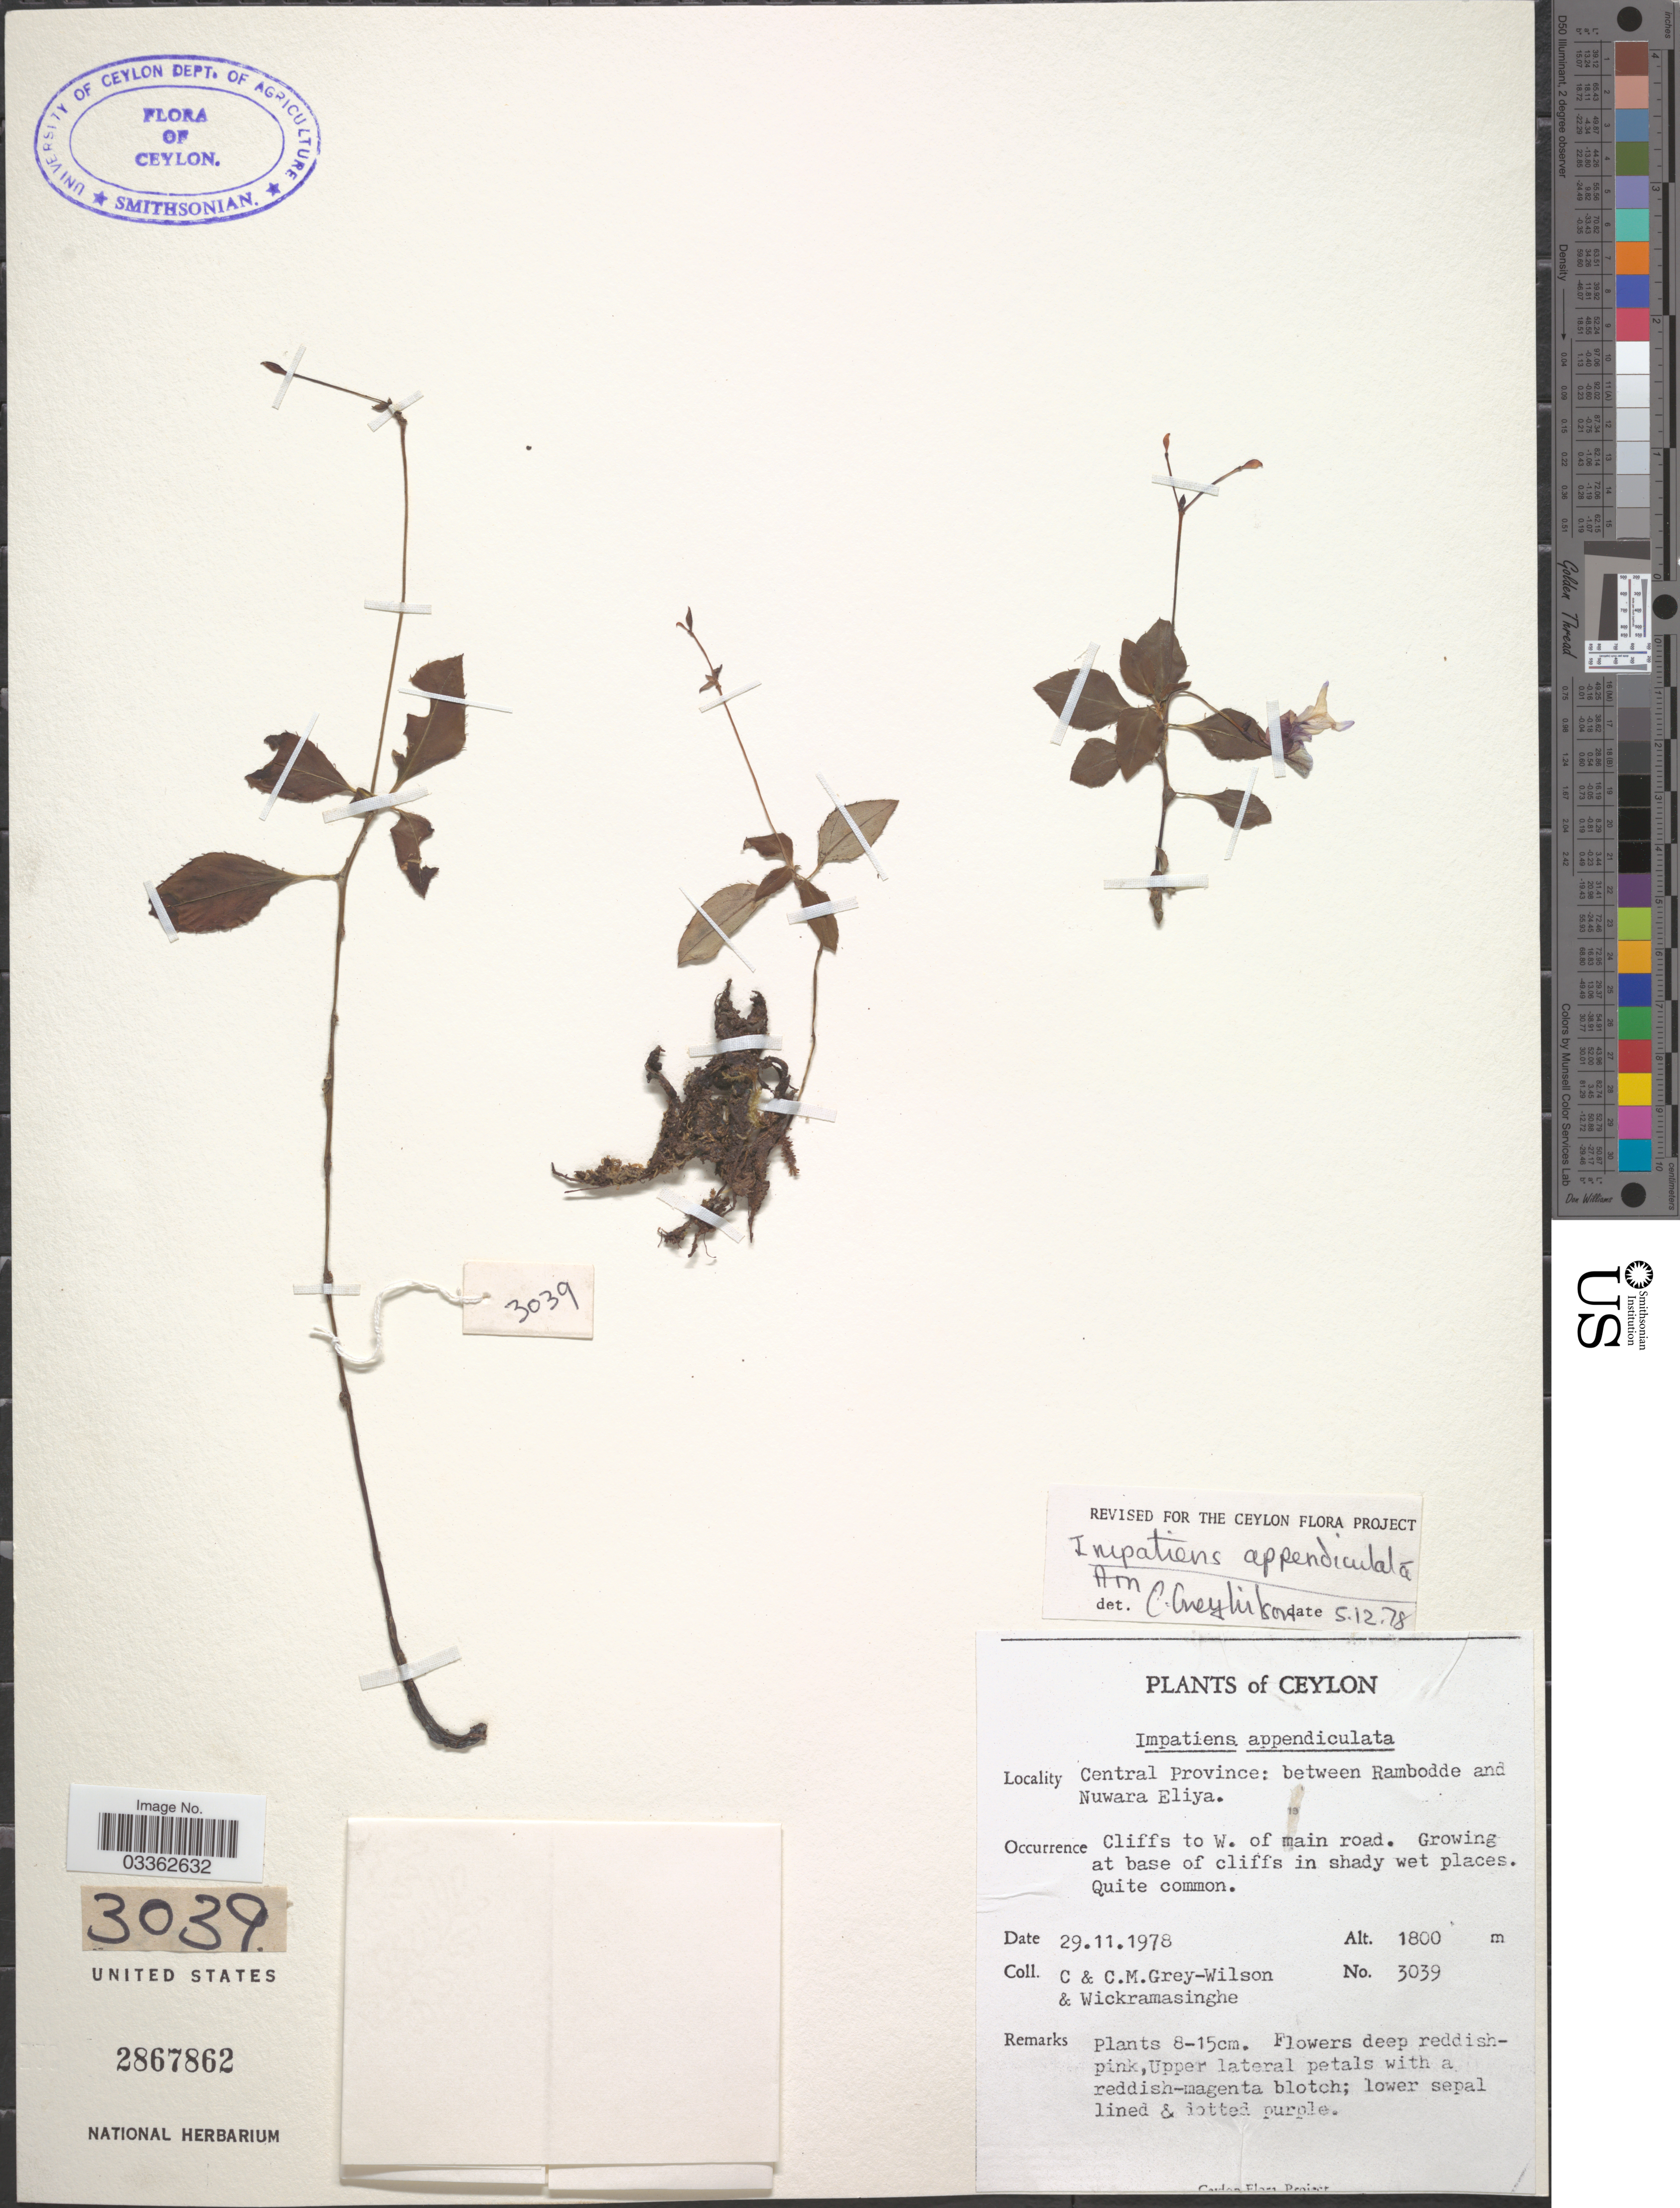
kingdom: Plantae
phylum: Tracheophyta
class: Magnoliopsida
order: Ericales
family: Balsaminaceae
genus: Impatiens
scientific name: Impatiens appendiculata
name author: Arn.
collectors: C. Grey-Wilson, C. Grey-Wilson & -. Wickramasinghe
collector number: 3039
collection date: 1978-11-29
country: Sri Lanka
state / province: Central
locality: Ceylon. Between Rambodde and Nuwara Eliya. Cliffs to W. of main road.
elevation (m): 1800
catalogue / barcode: US 2867862